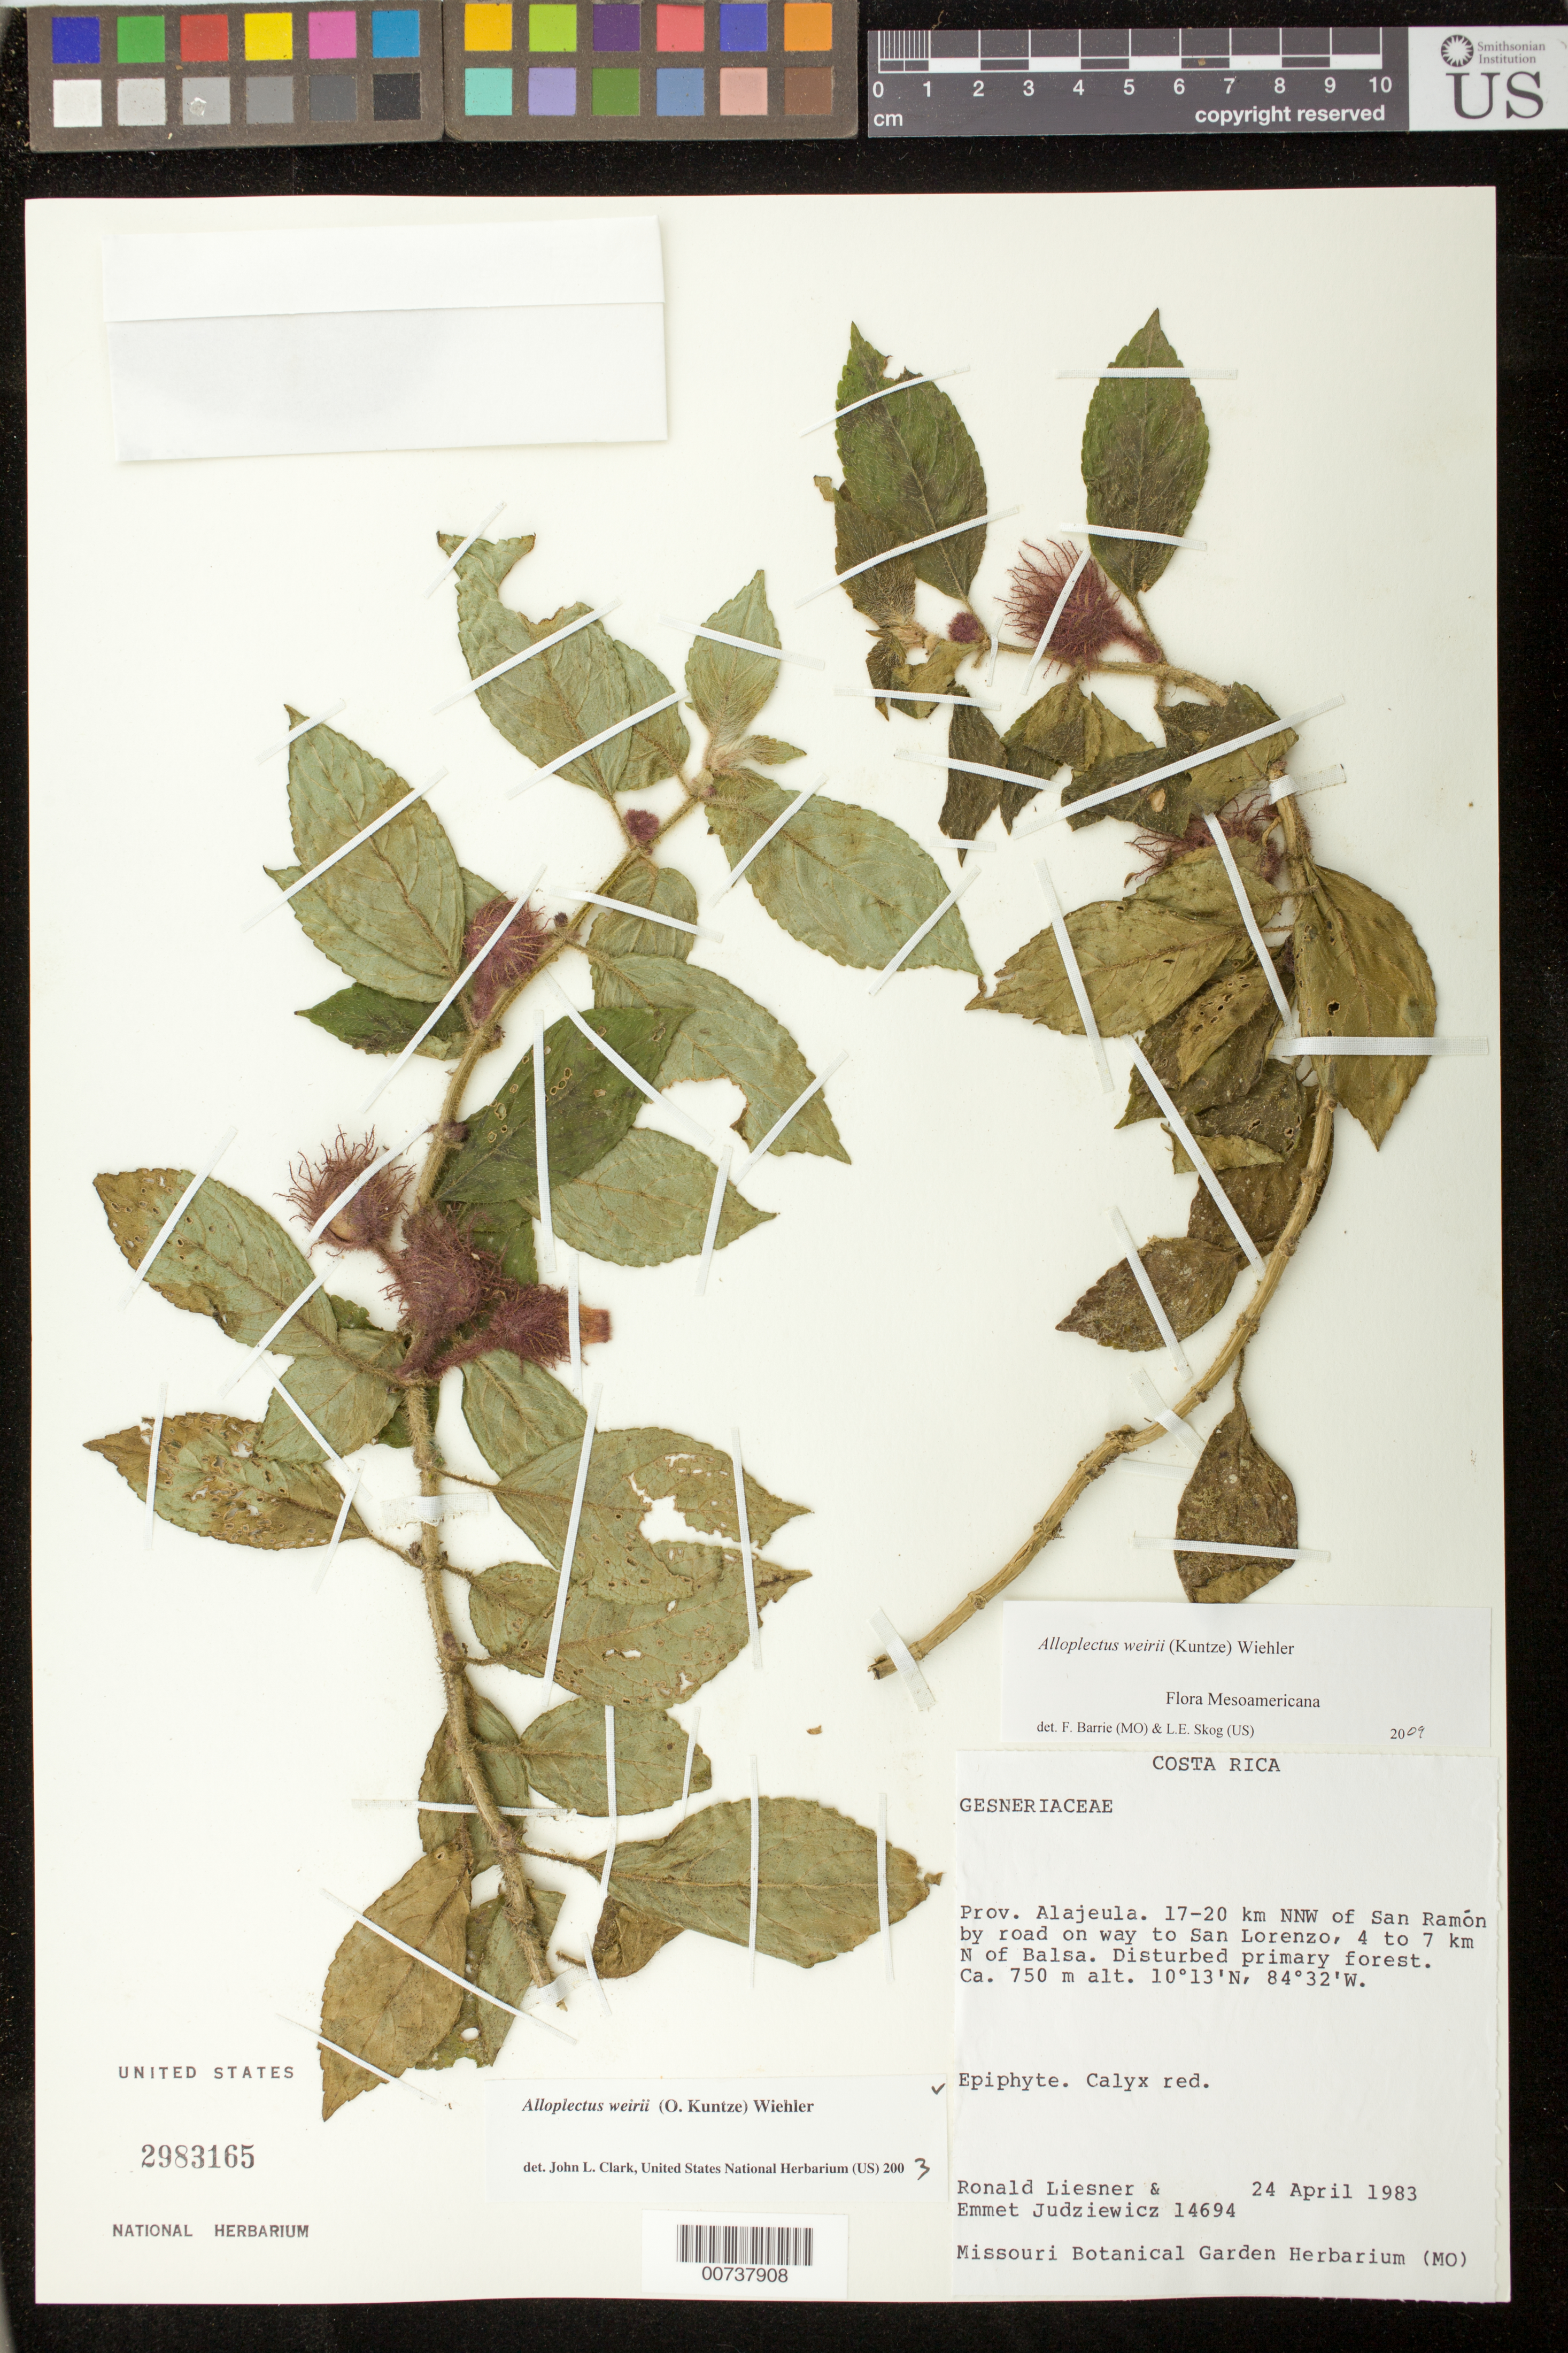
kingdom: Plantae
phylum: Tracheophyta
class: Magnoliopsida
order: Lamiales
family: Gesneriaceae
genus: Alloplectus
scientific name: Alloplectus weirii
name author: (Kuntze) Wiehler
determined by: Barrie, F. R.; Skog, Laurence E.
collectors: R. L. Liesner & E. J. Judziewicz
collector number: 14694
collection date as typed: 23 Apr 1983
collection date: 1983-04-23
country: Costa Rica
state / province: Alajuela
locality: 17-20 km NNW of San Ramón by road on way to San Lorenzo, 4-7 km N of Balsa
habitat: disturbed primary forest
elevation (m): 750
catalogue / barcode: US 2983165